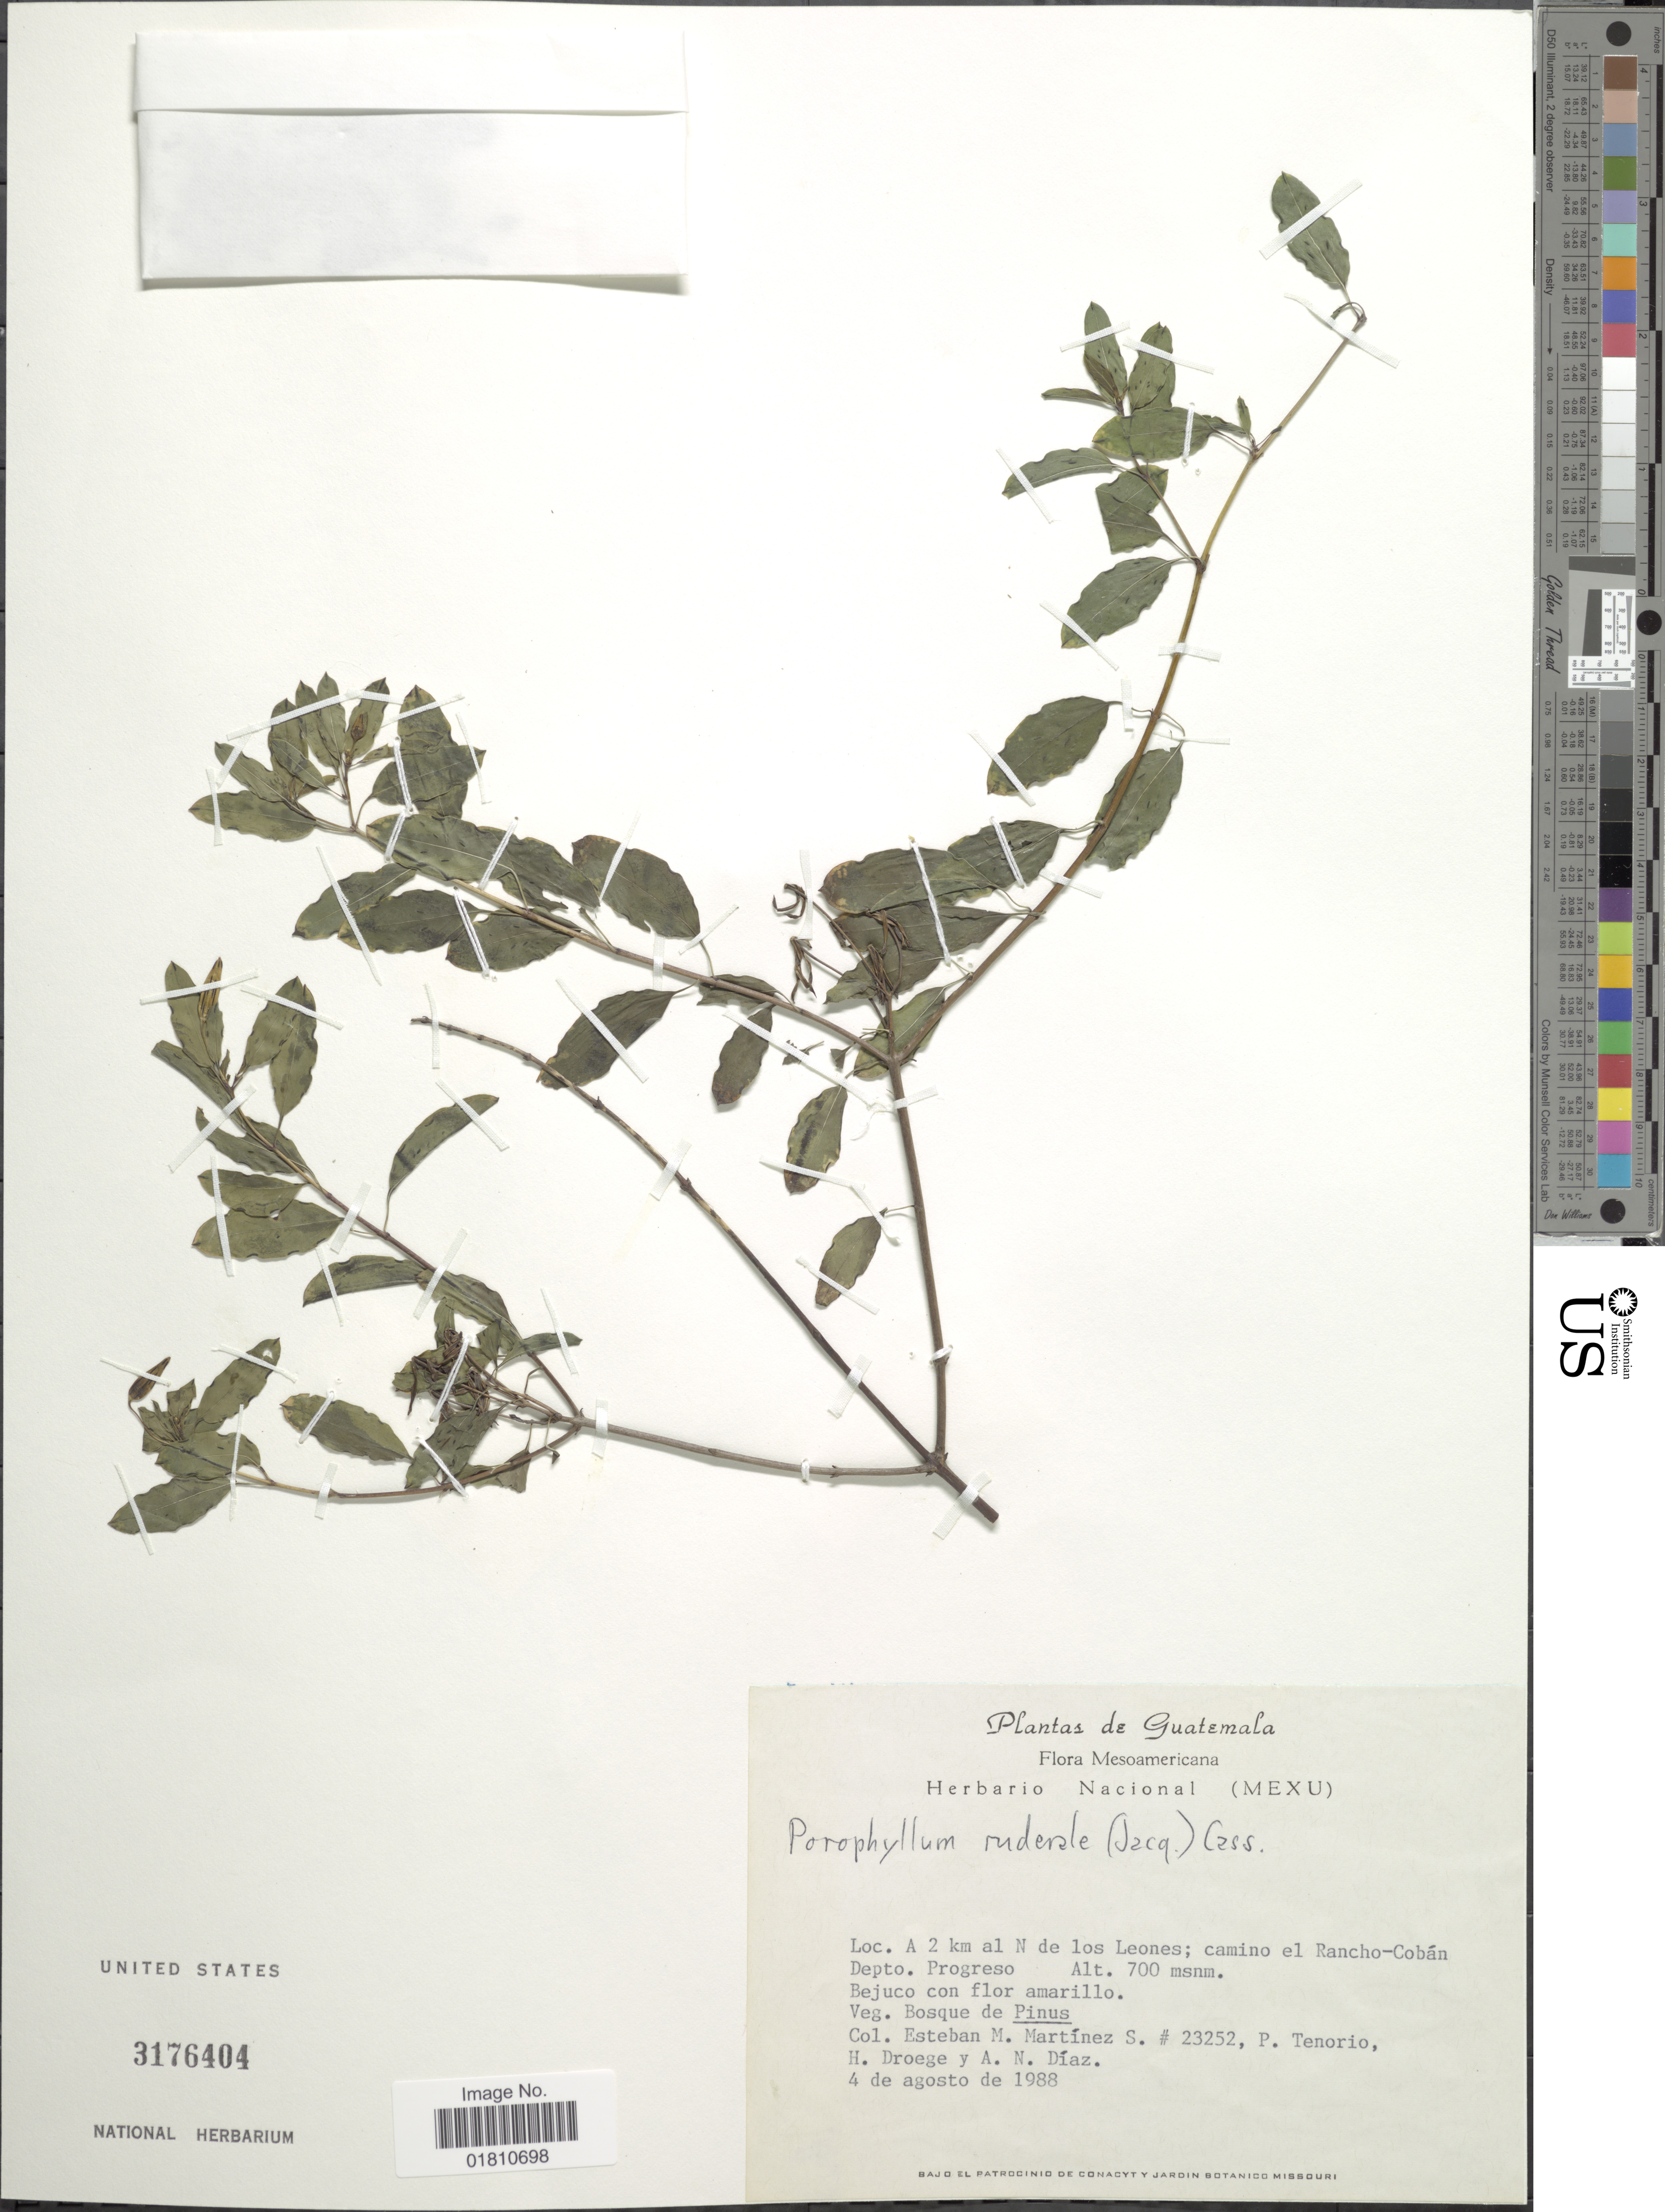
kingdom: Plantae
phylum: Tracheophyta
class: Magnoliopsida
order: Asterales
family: Asteraceae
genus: Porophyllum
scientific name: Porophyllum ruderale subsp. macrocephalum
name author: (DC.) R.R. Johnson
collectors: E. M. Martínez S., Tenorio, P., H. Droege & A. Diaz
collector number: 23252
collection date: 1988-08-04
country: Guatemala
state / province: El Progreso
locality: A 2 km al N de los Leones; camino el Rancho-Coban.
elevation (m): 700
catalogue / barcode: US 3176404